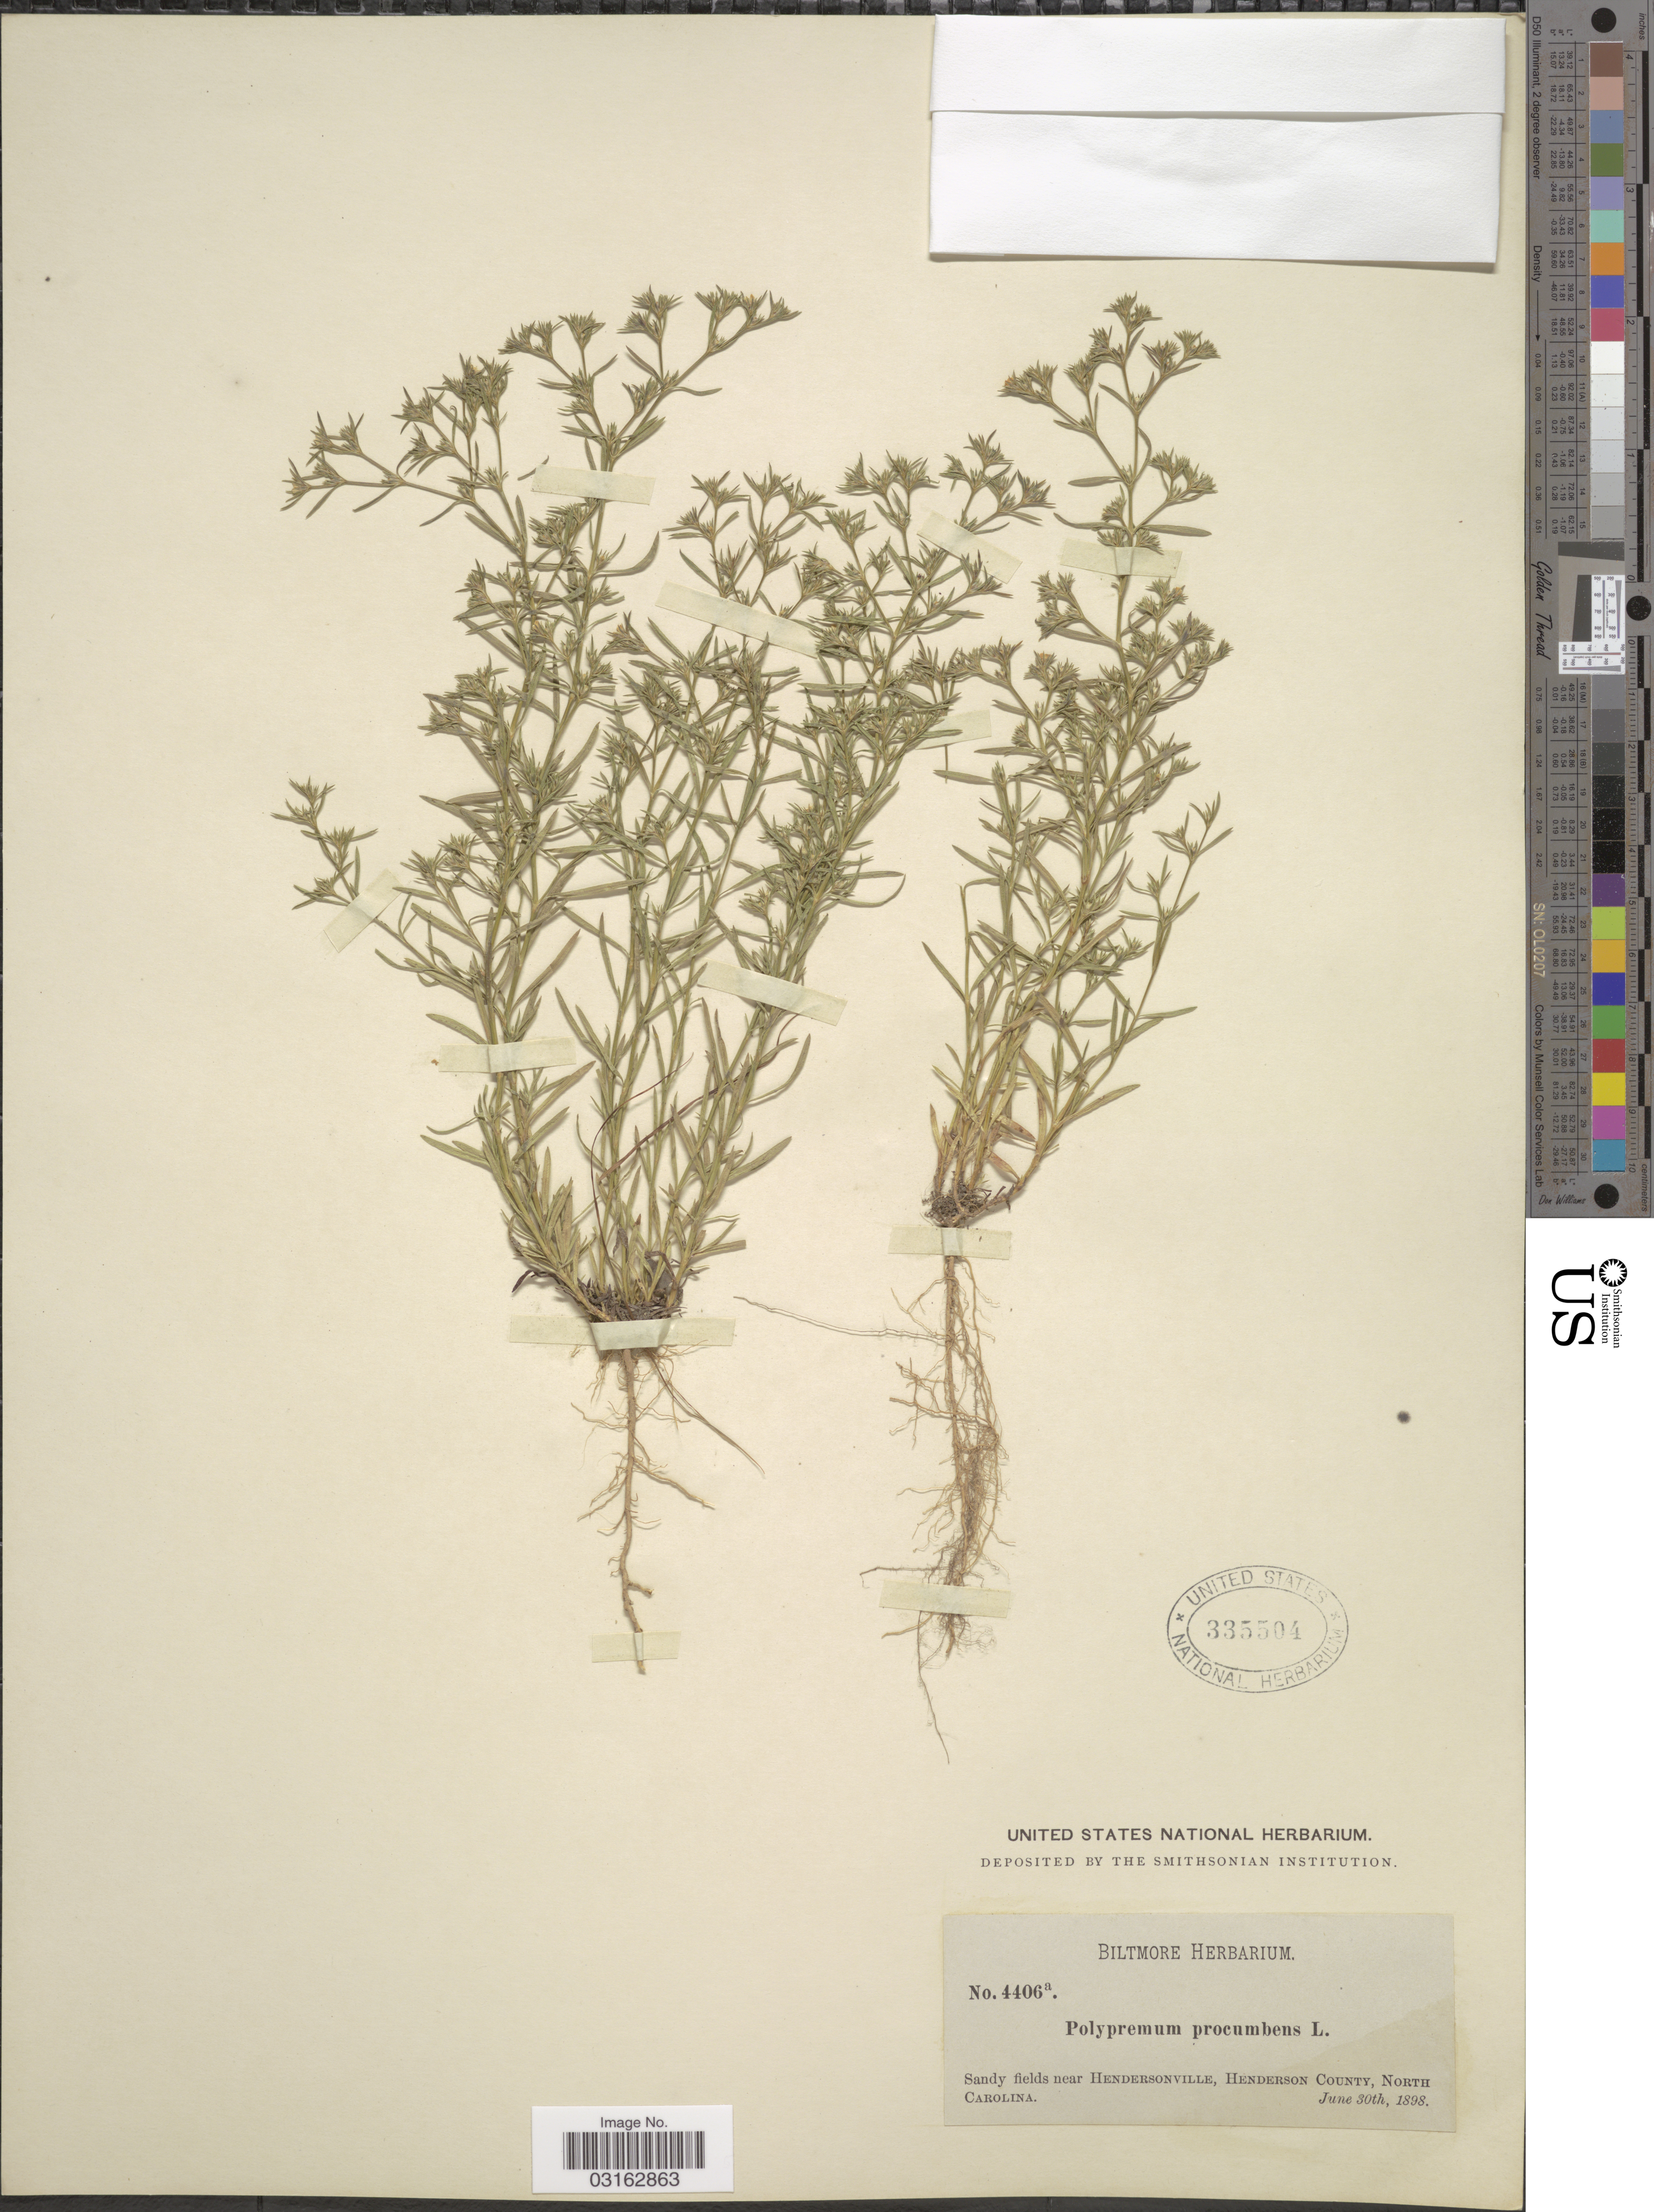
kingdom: Plantae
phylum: Tracheophyta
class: Magnoliopsida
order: Lamiales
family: Tetrachondraceae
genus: Polypremum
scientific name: Polypremum procumbens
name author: L.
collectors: ex herb. Biltmore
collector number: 4406a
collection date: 1898-06-30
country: United States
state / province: North Carolina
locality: Sandy fields near Hendersonville, Henderson County.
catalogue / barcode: US 335504